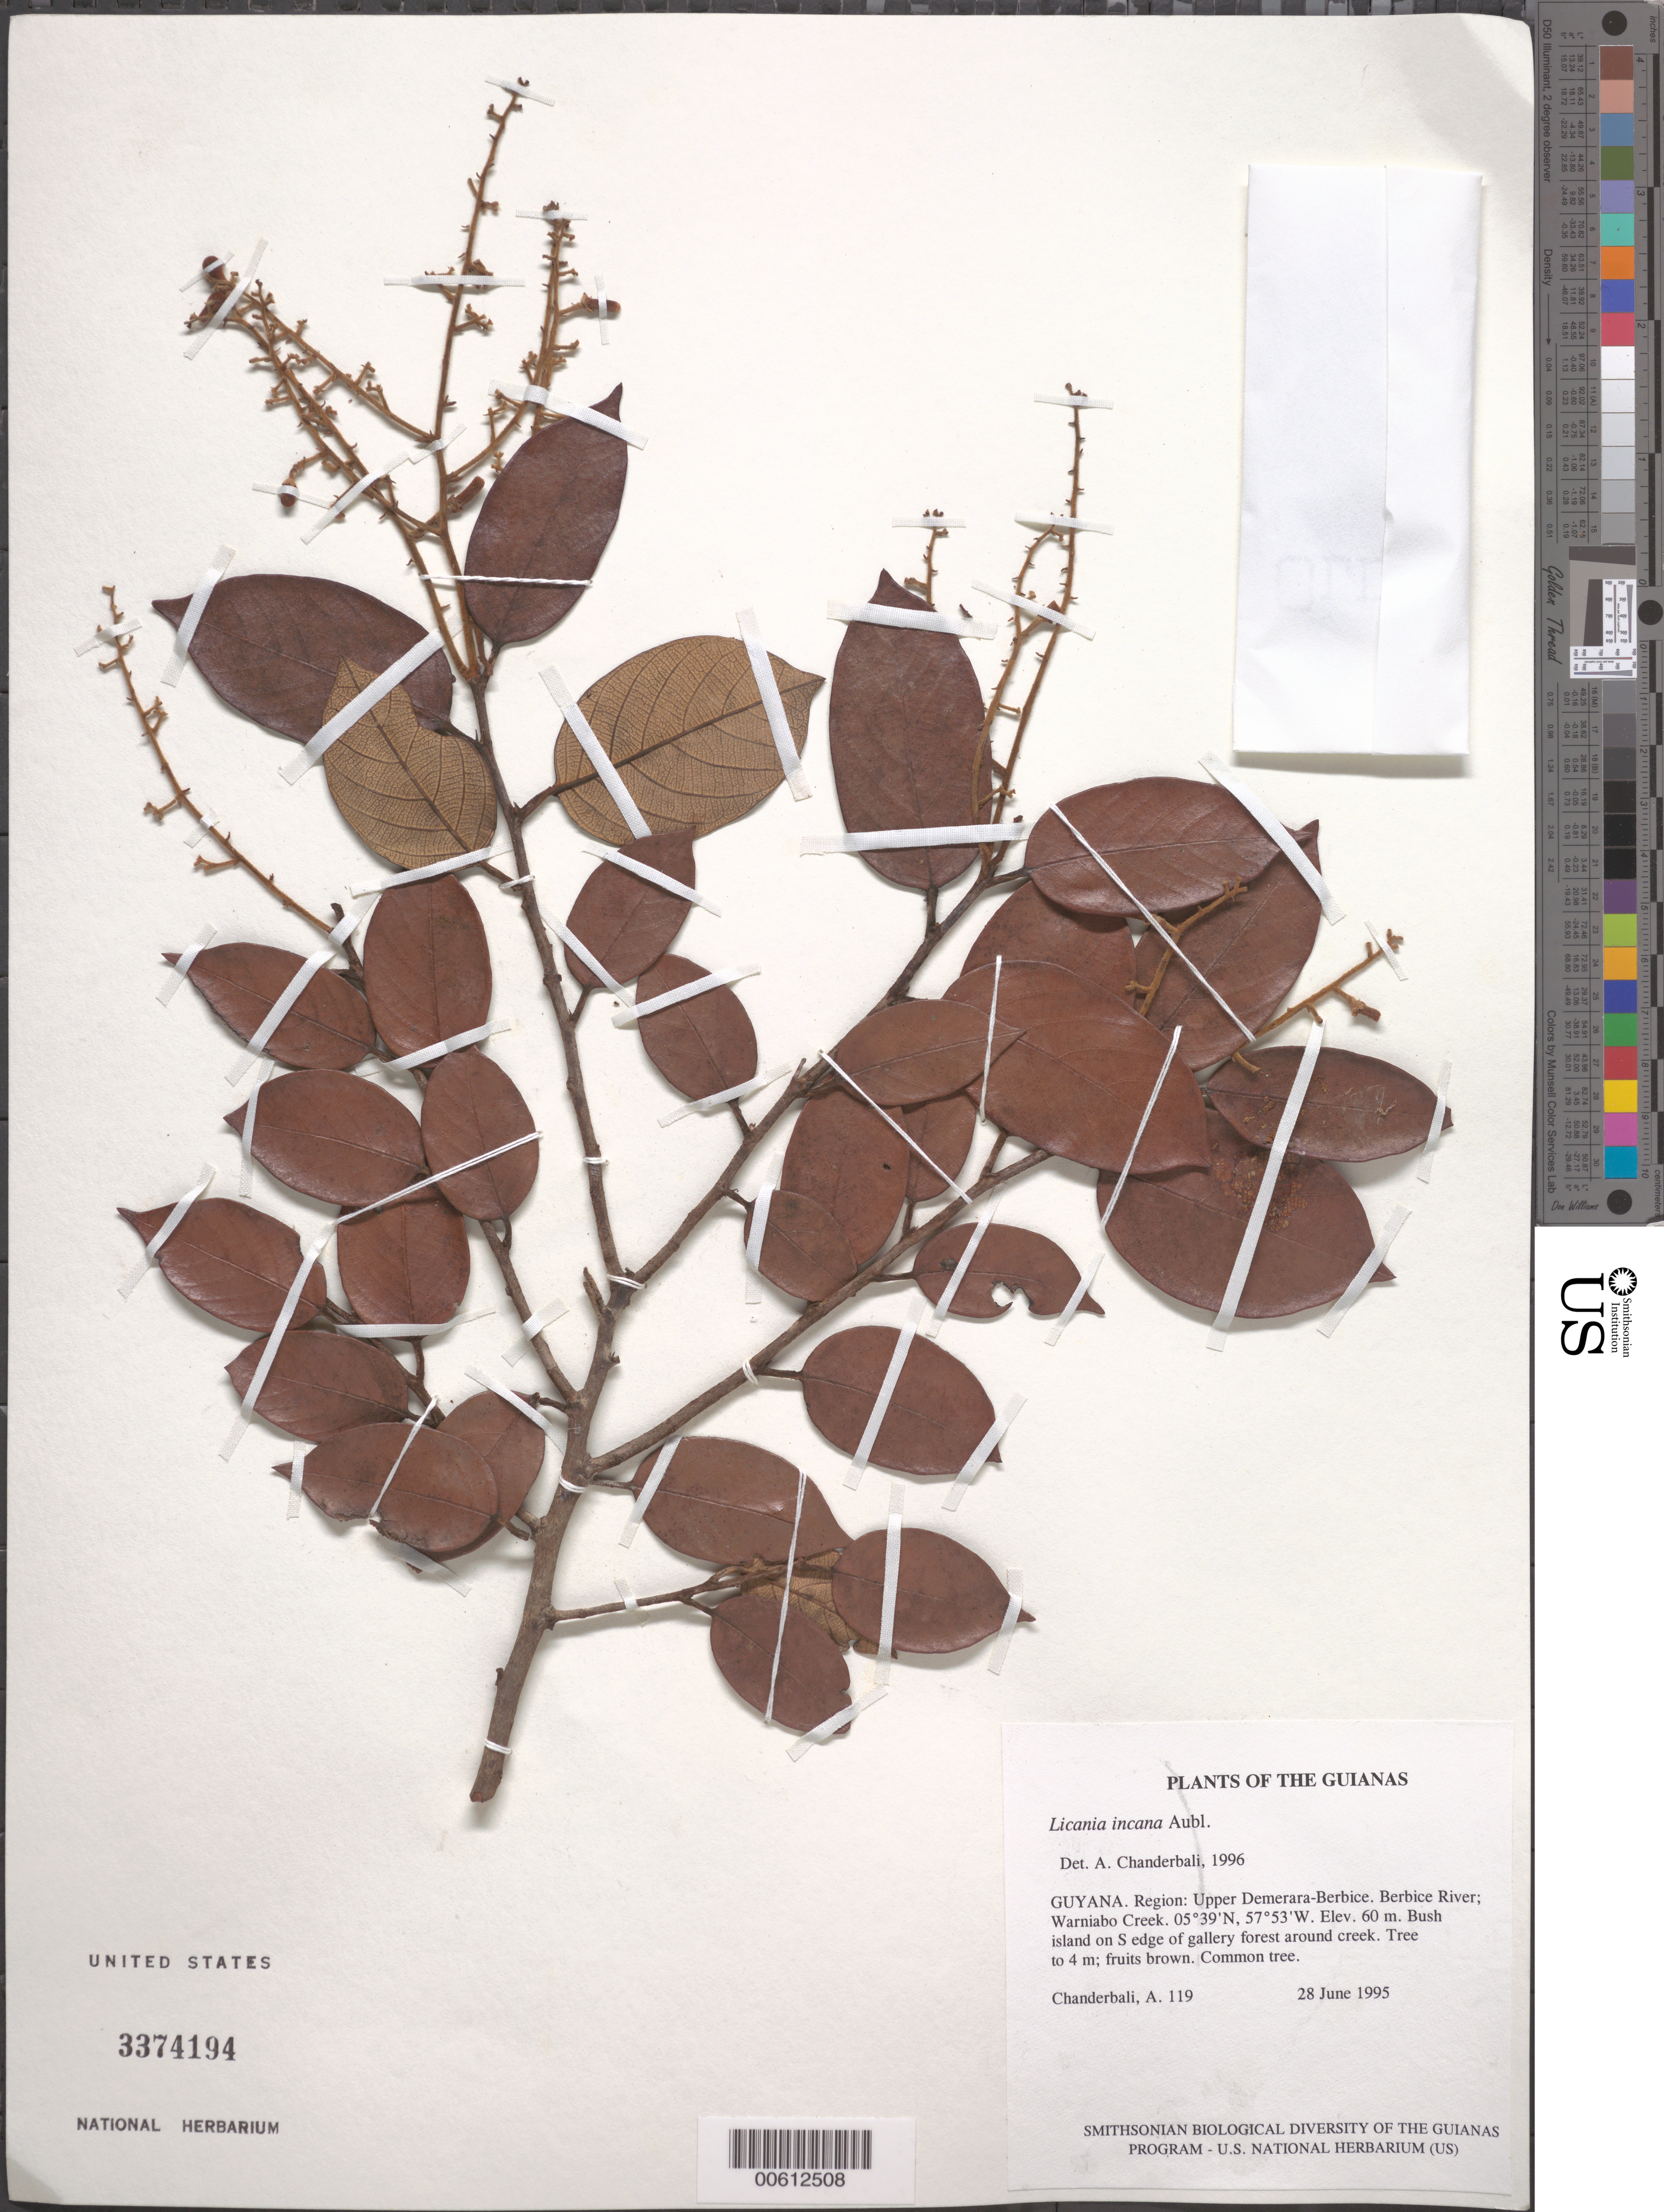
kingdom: Plantae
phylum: Tracheophyta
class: Magnoliopsida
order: Malpighiales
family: Chrysobalanaceae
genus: Licania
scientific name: Licania incana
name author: Aubl.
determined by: Chanderbali, Andre Shashi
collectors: A. S. Chanderbali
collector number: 119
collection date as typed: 28 June 1995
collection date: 1995-06-28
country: Guyana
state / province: U. Demerara-Berbice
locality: Berbice River; Warniabo Creek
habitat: Bush island on S edge of gallery forest around creek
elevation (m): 60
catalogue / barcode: US 3374194